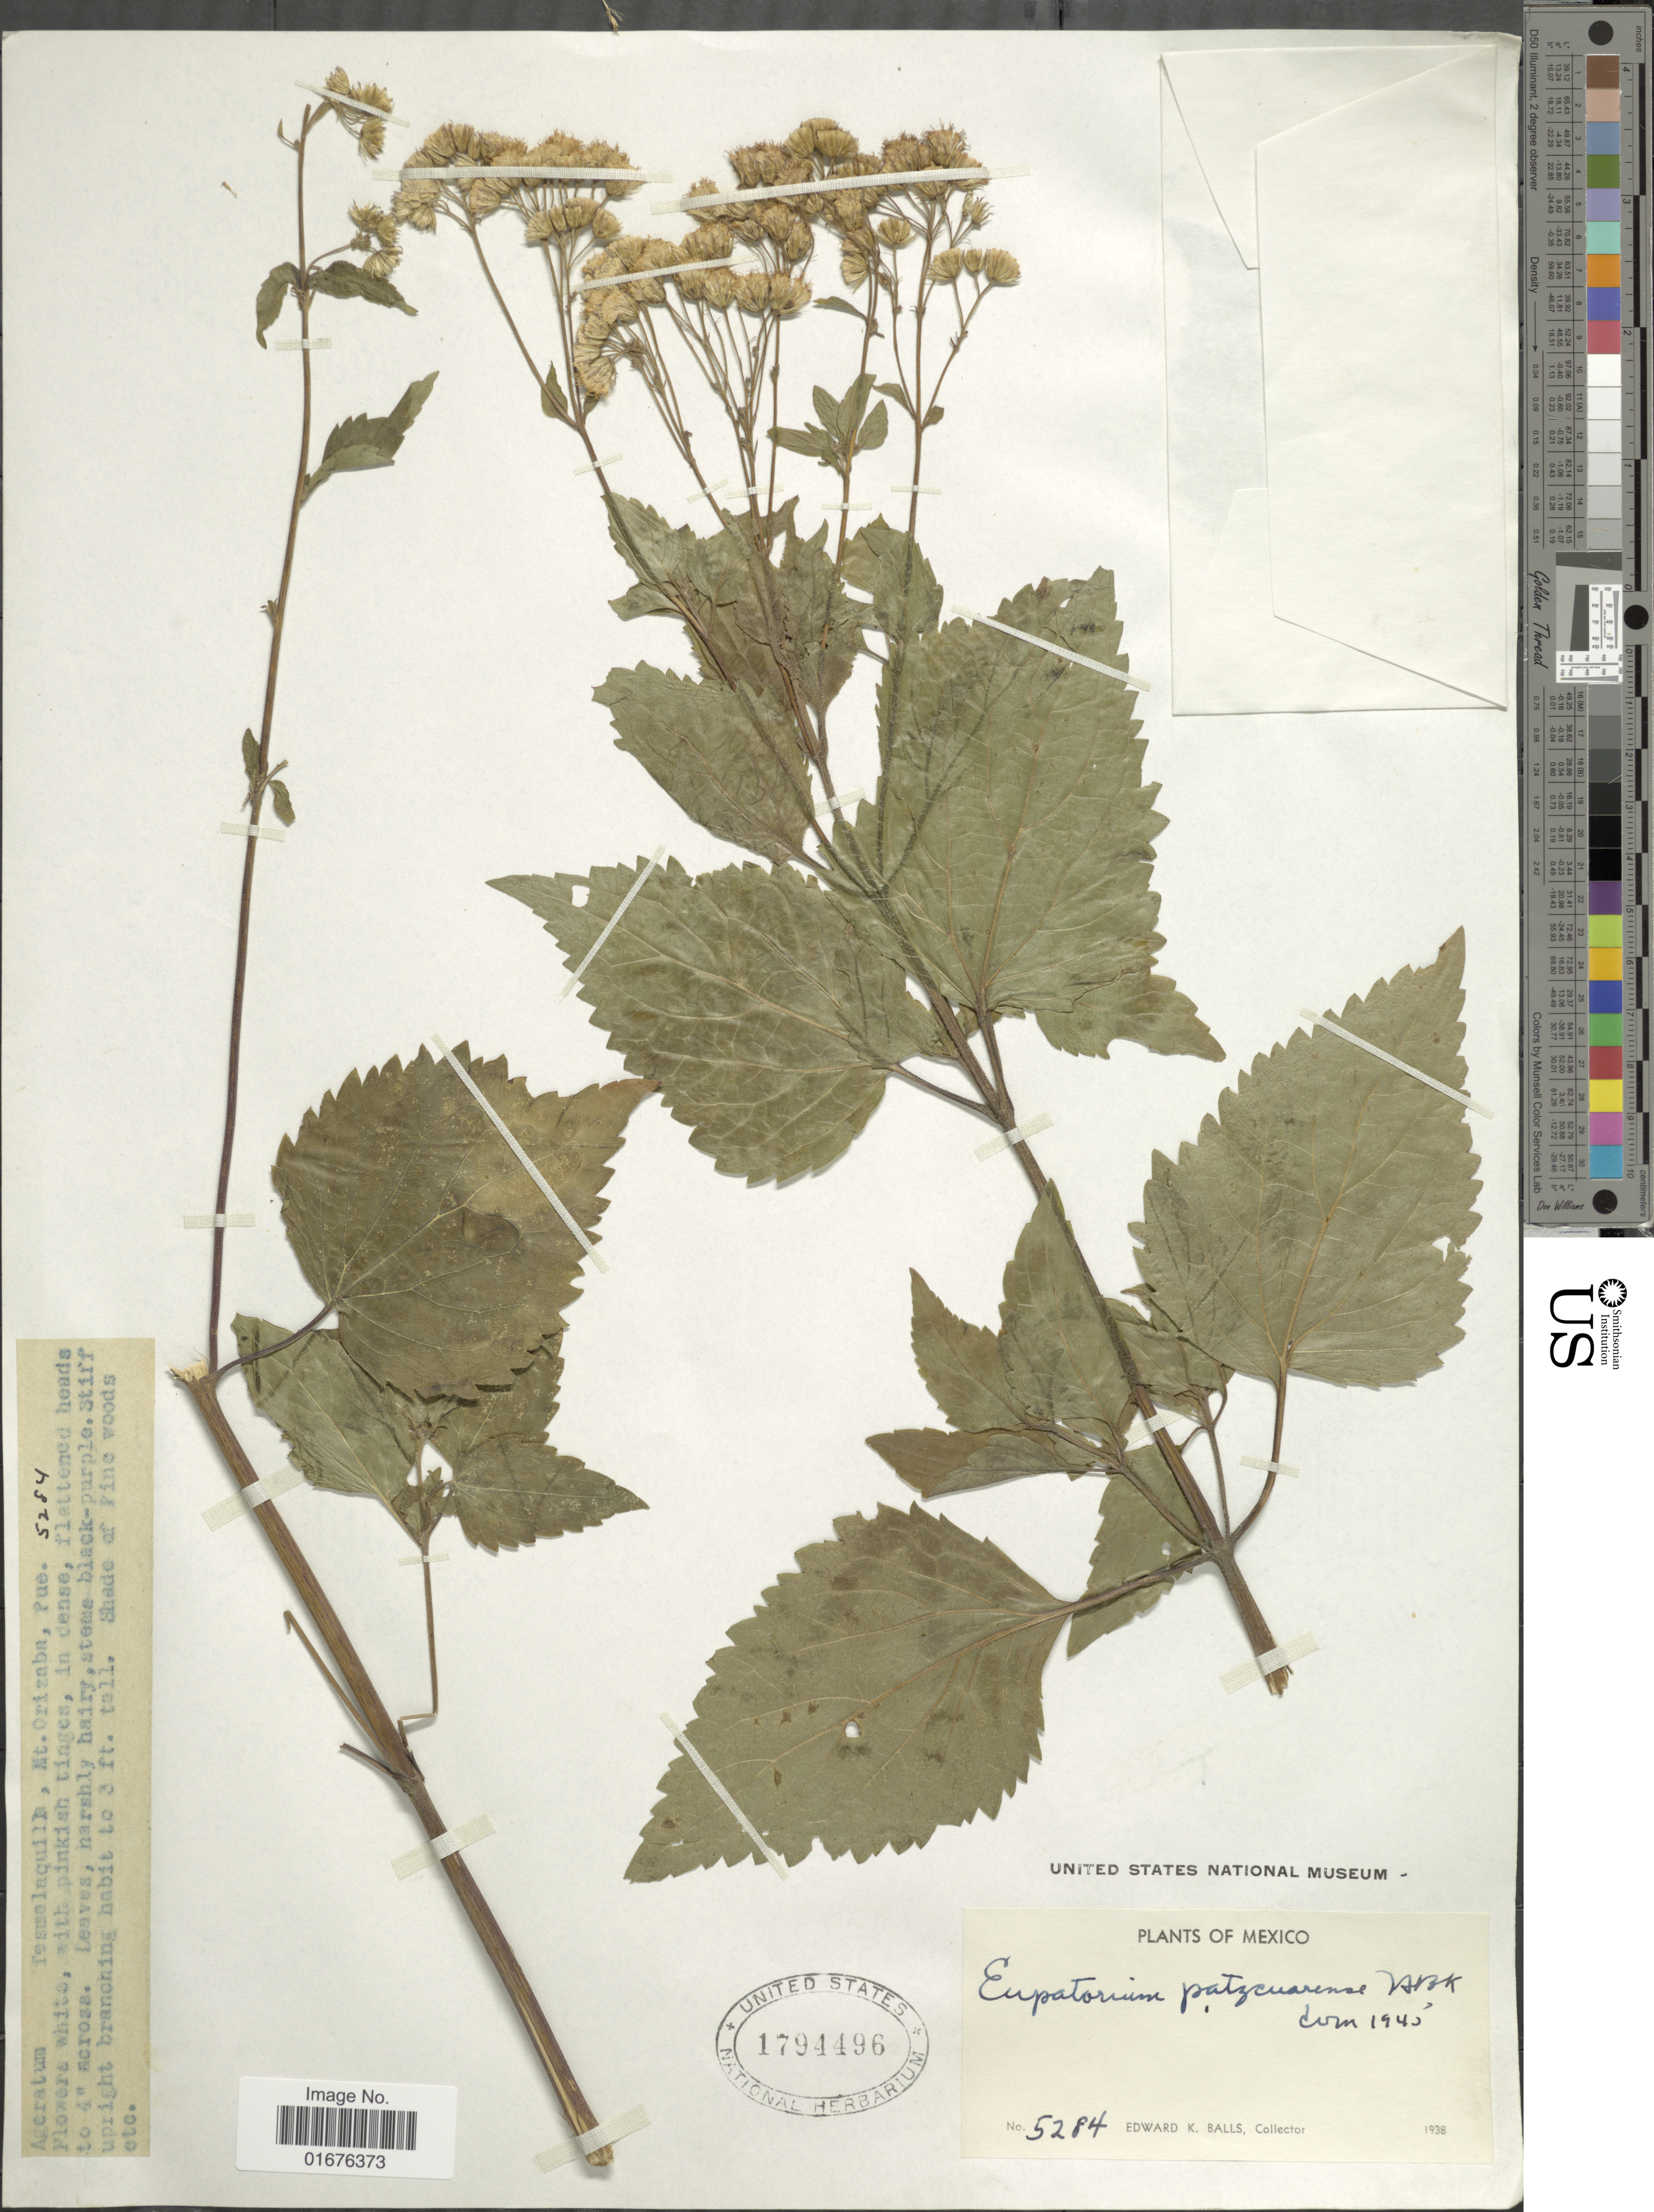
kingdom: Plantae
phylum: Tracheophyta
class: Magnoliopsida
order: Asterales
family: Asteraceae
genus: Ageratina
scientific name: Ageratina pazcuarensis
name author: (Kunth) R.M. King & H. Rob.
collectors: E. K. Balls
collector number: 5284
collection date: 1938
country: Mexico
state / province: Puebla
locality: Tesmalaguilla, Mt. Orizaba, shade of Pine woods etc.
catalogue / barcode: US 1794496